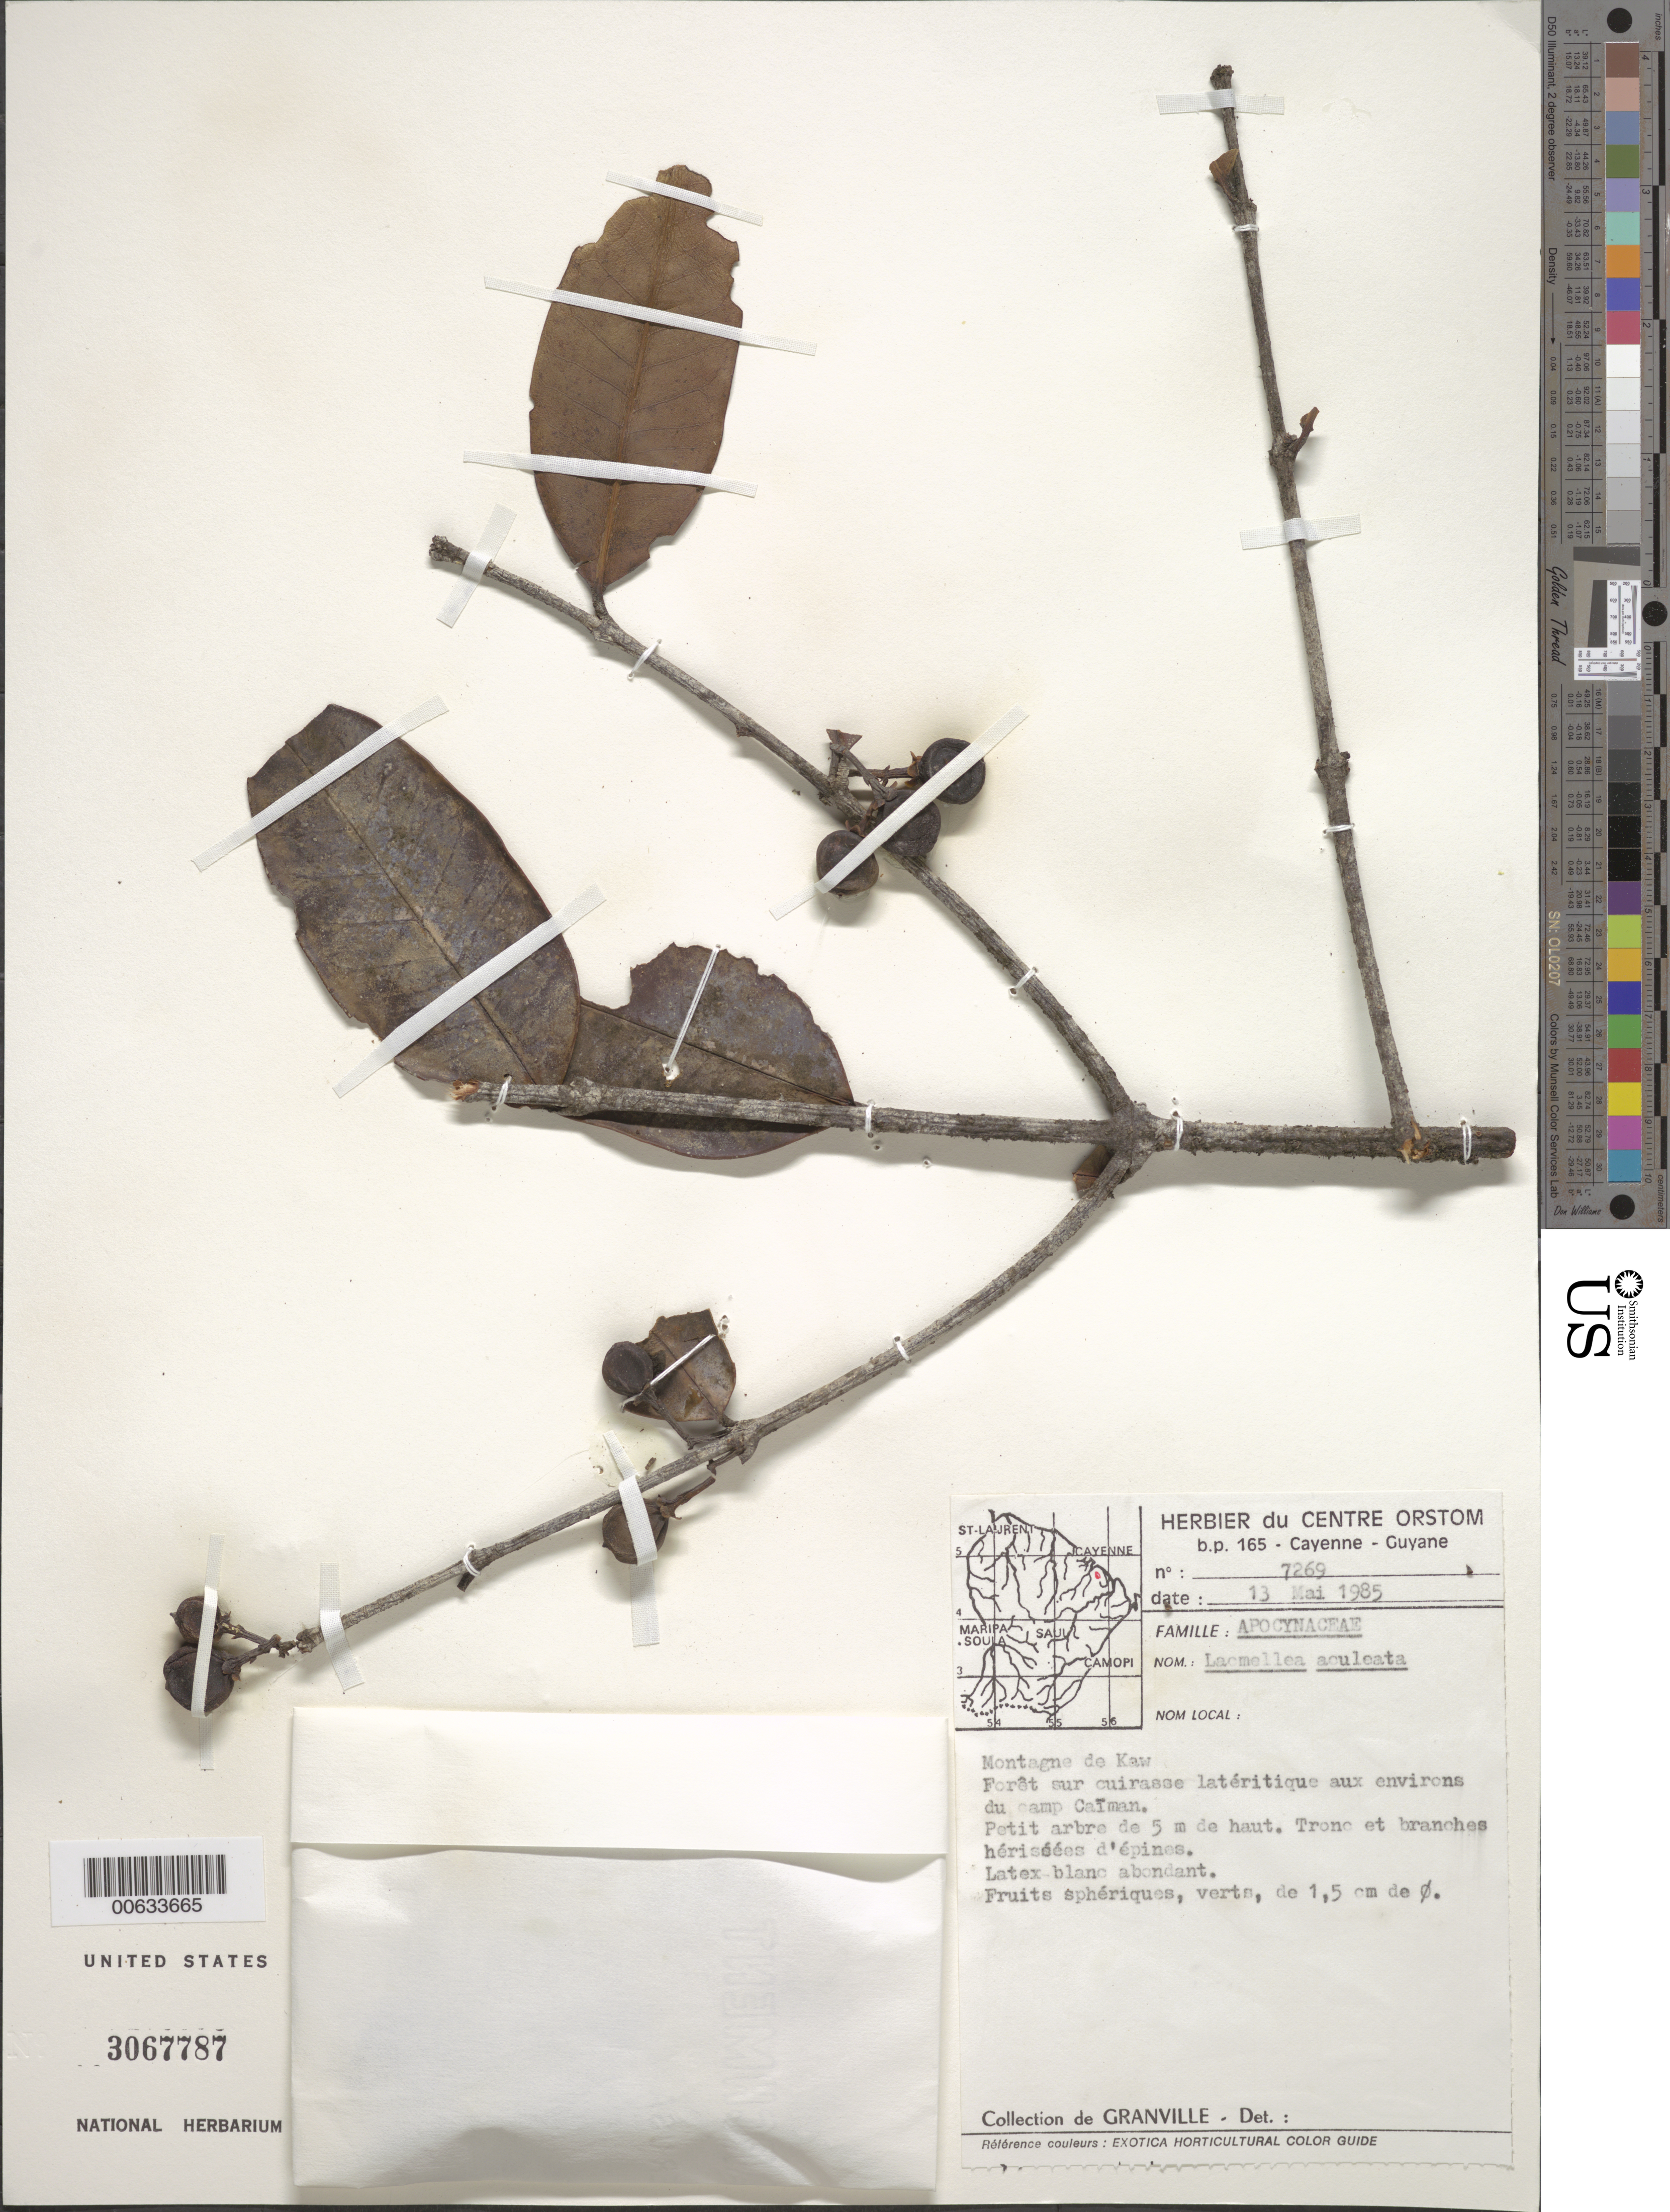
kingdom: Plantae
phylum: Tracheophyta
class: Magnoliopsida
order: Gentianales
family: Apocynaceae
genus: Lacmellea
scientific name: Lacmellea aculeata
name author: (Ducke) Monach.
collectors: J.-J. de Granville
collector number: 7269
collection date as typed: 13-May-85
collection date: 1985-05-13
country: French Guiana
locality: Montagne de Kaw, vic. camp Caïman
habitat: Forêt sur cuirasse latéritique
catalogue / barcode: US 3067787